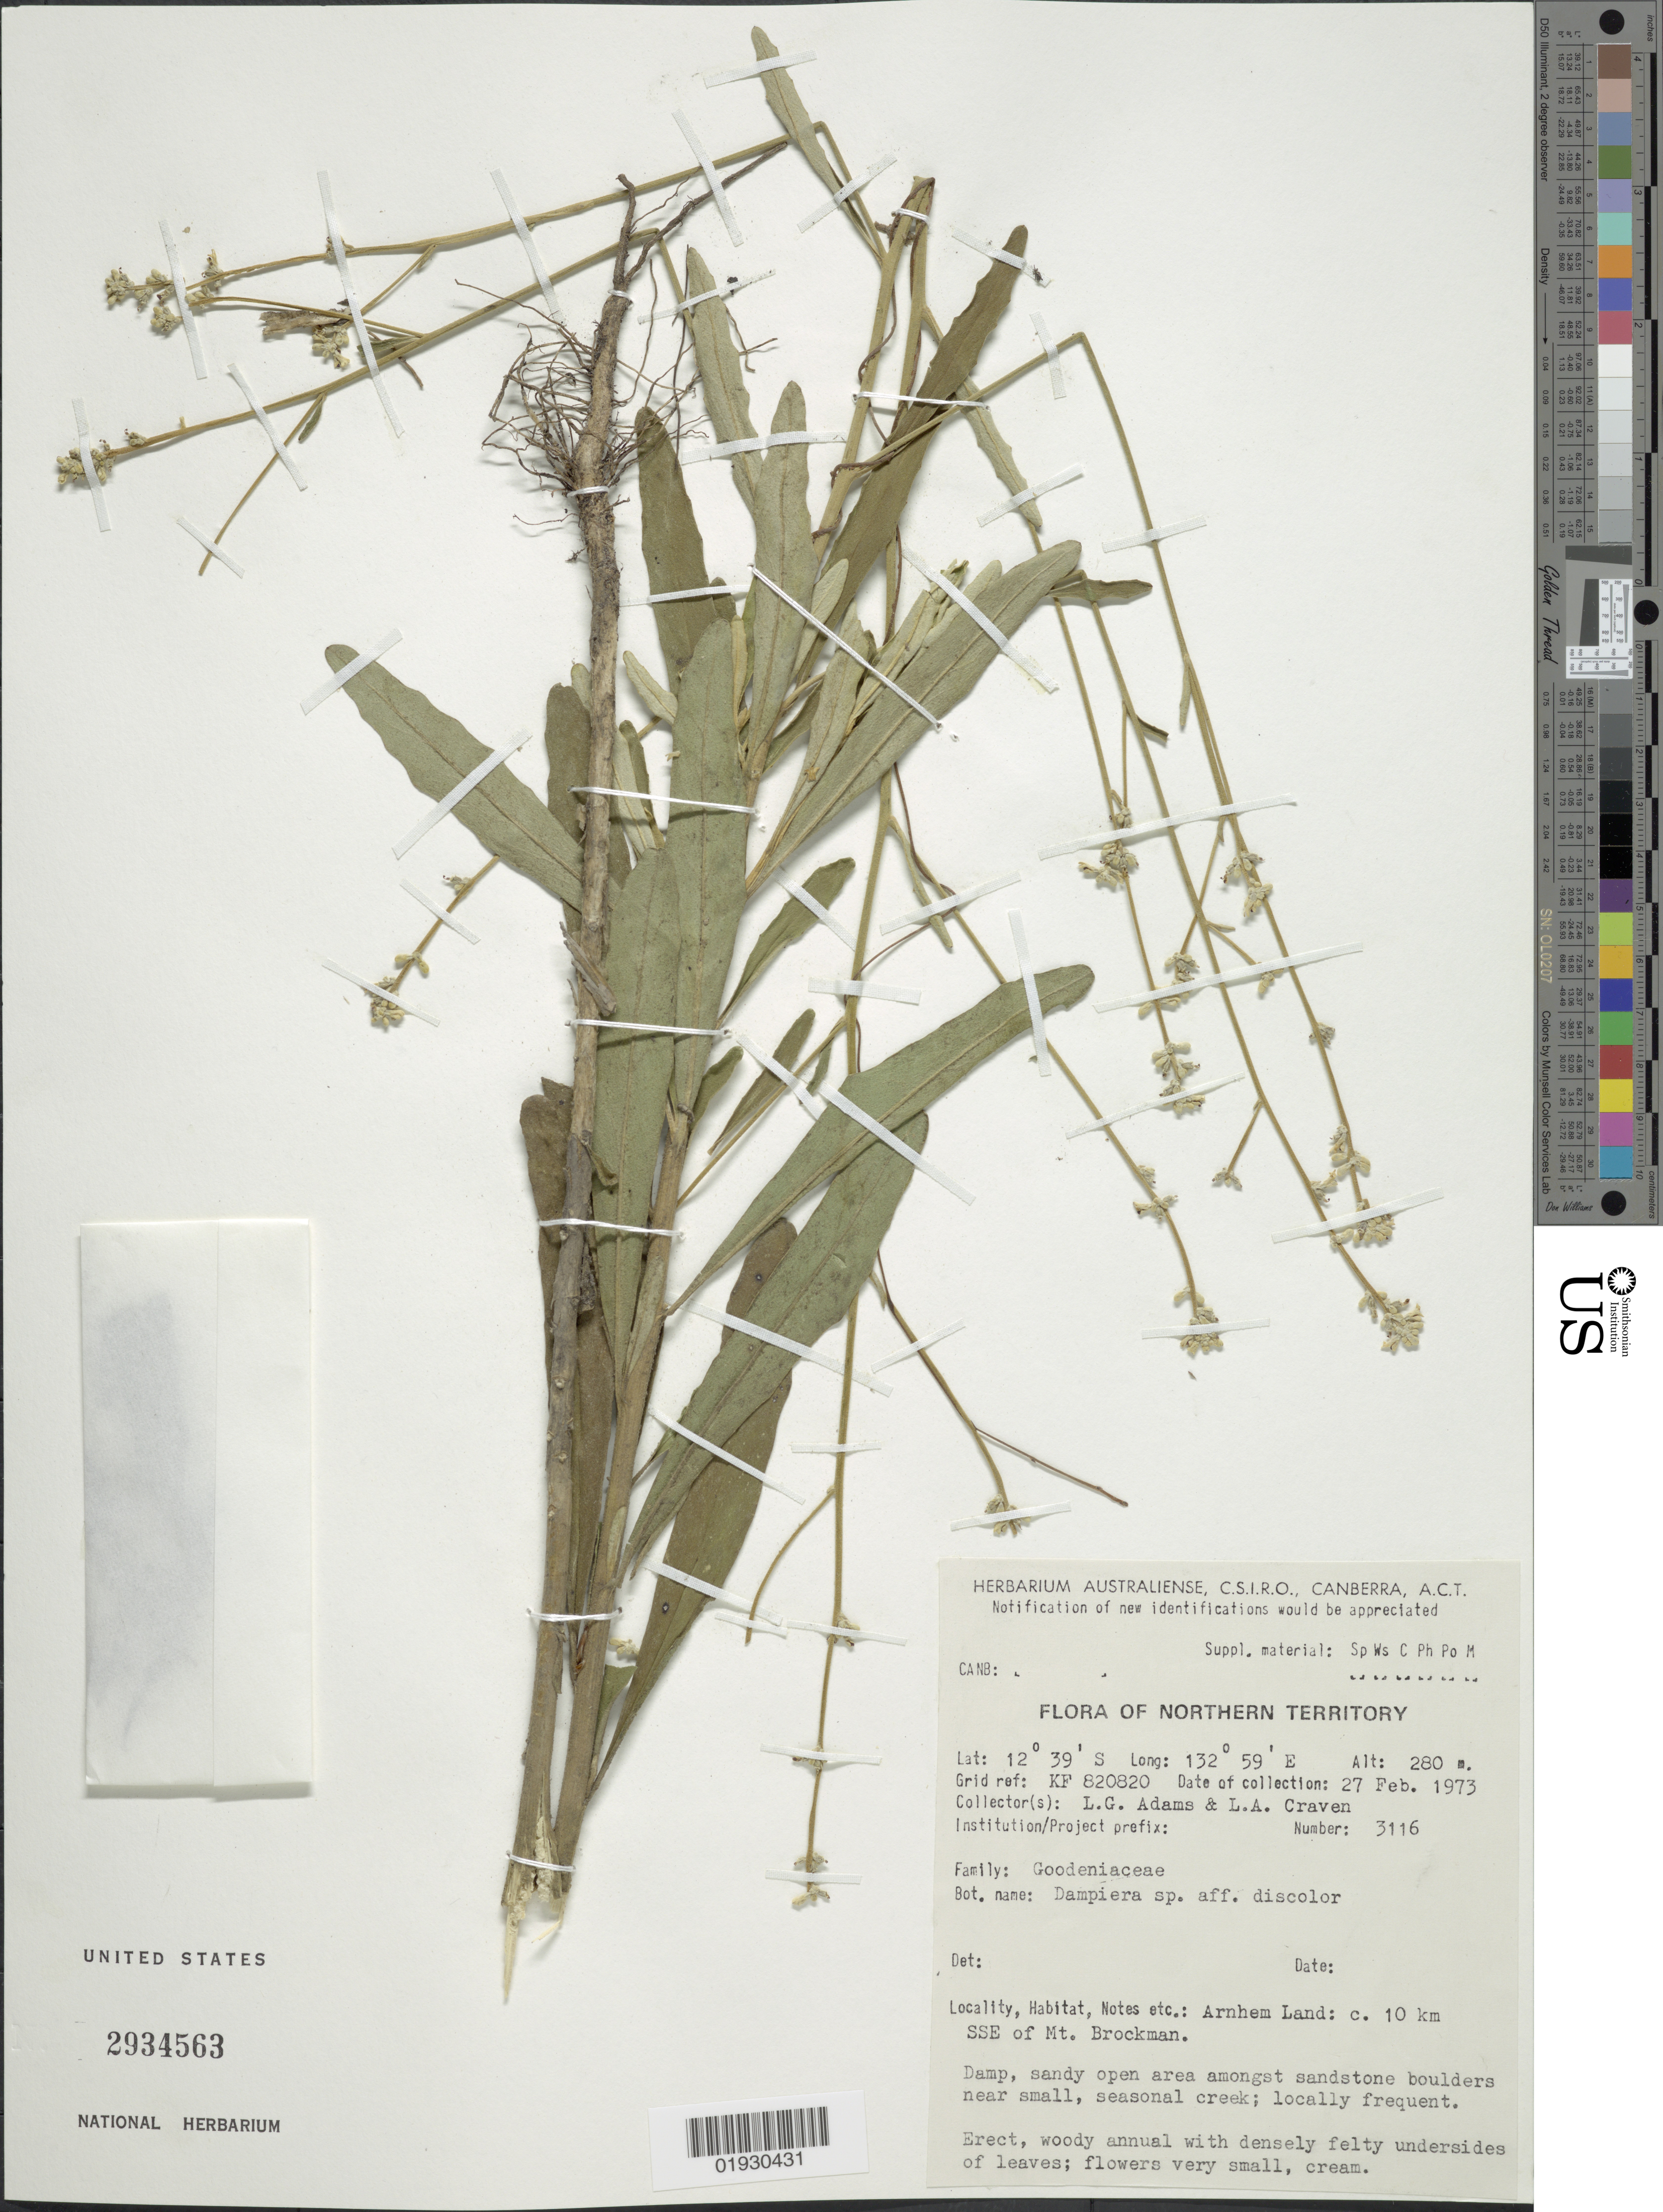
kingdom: Plantae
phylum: Tracheophyta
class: Magnoliopsida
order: Asterales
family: Goodeniaceae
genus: Dampiera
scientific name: Dampiera discolor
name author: (de Vriese) K. Krause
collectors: L. G. Adams & L. A. Craven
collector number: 3116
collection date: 1973-02-27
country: Australia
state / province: Northern Territory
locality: Arnhem Land: c. 10 km SSE of Mt. Brockman.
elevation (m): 280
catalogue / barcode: US 2934563